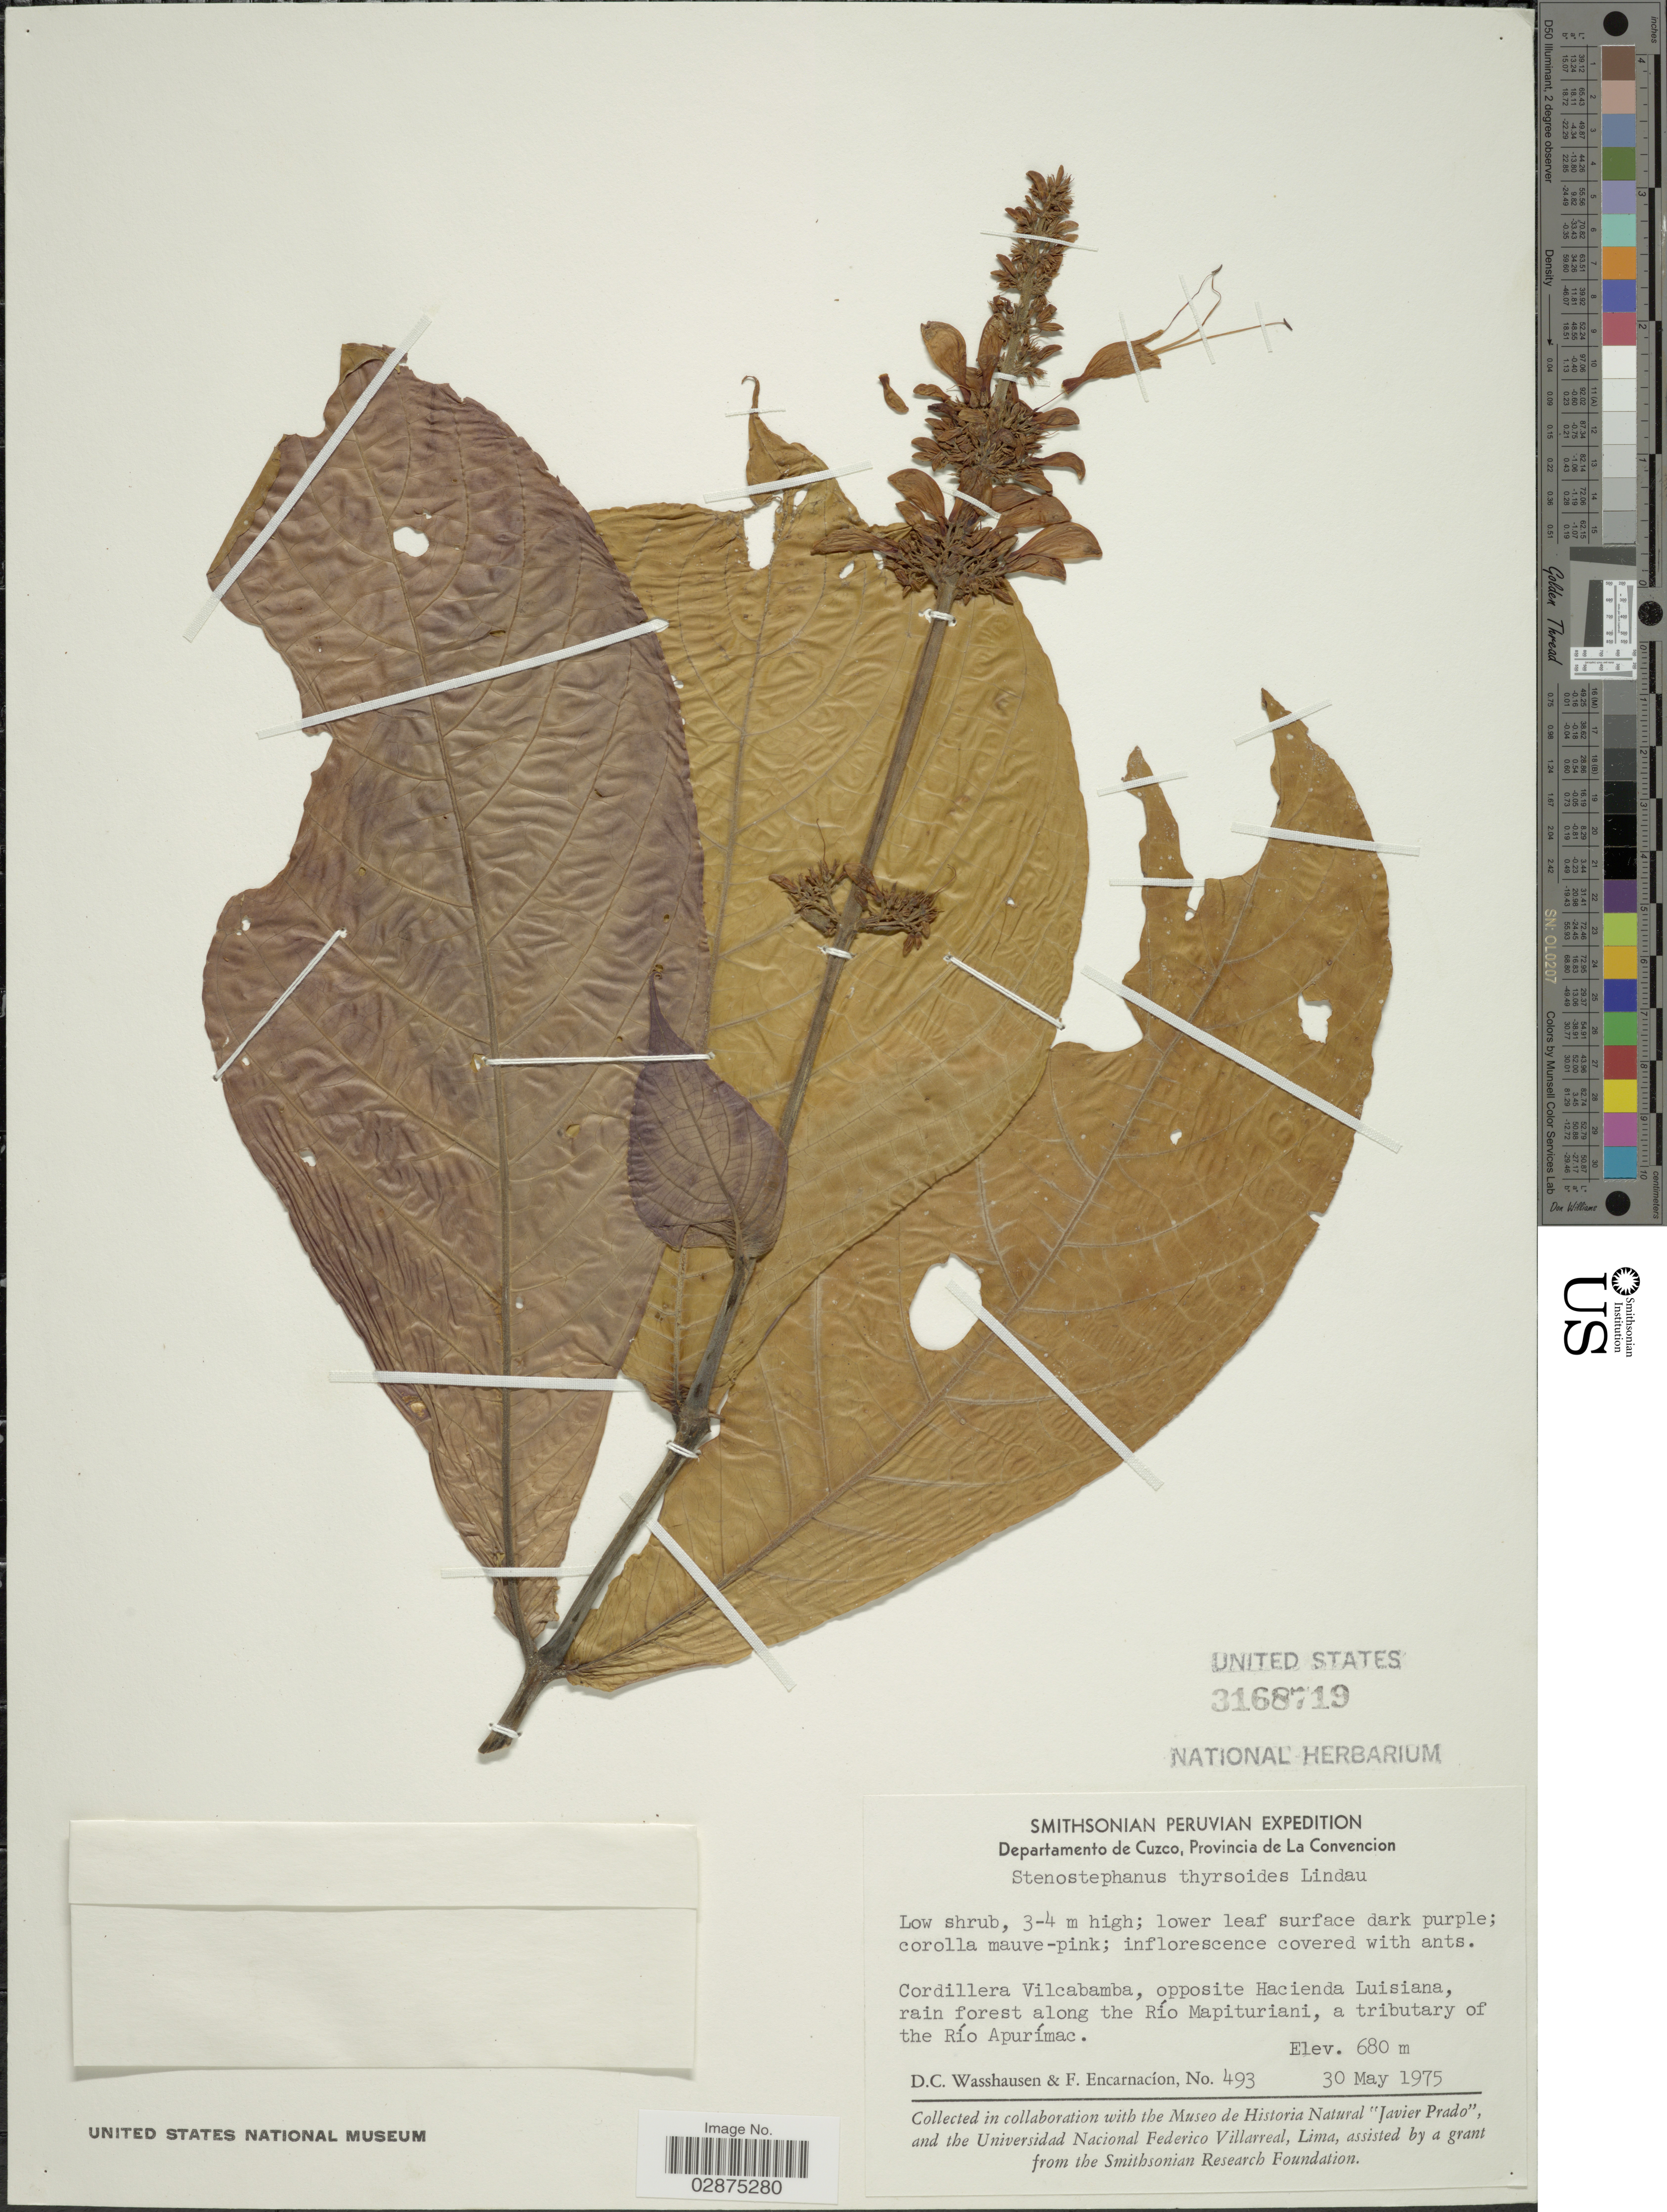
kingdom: Plantae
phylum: Tracheophyta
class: Magnoliopsida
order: Lamiales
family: Acanthaceae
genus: Stenostephanus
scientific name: Stenostephanus longistaminus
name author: (Ruiz & Pav.) V.M. Baum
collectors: D. C. Wasshausen & F. Encarnación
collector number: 493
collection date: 1975-05-30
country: Peru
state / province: Cusco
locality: Departamento de Cuzco, Provincia de La Convencion. Cordillera Vilcabamba, opposite Hacienda Luisiana, rain forest along the Río Mapituriani, a tributary of the Río Apurímac.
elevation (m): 680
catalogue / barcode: US 3168719